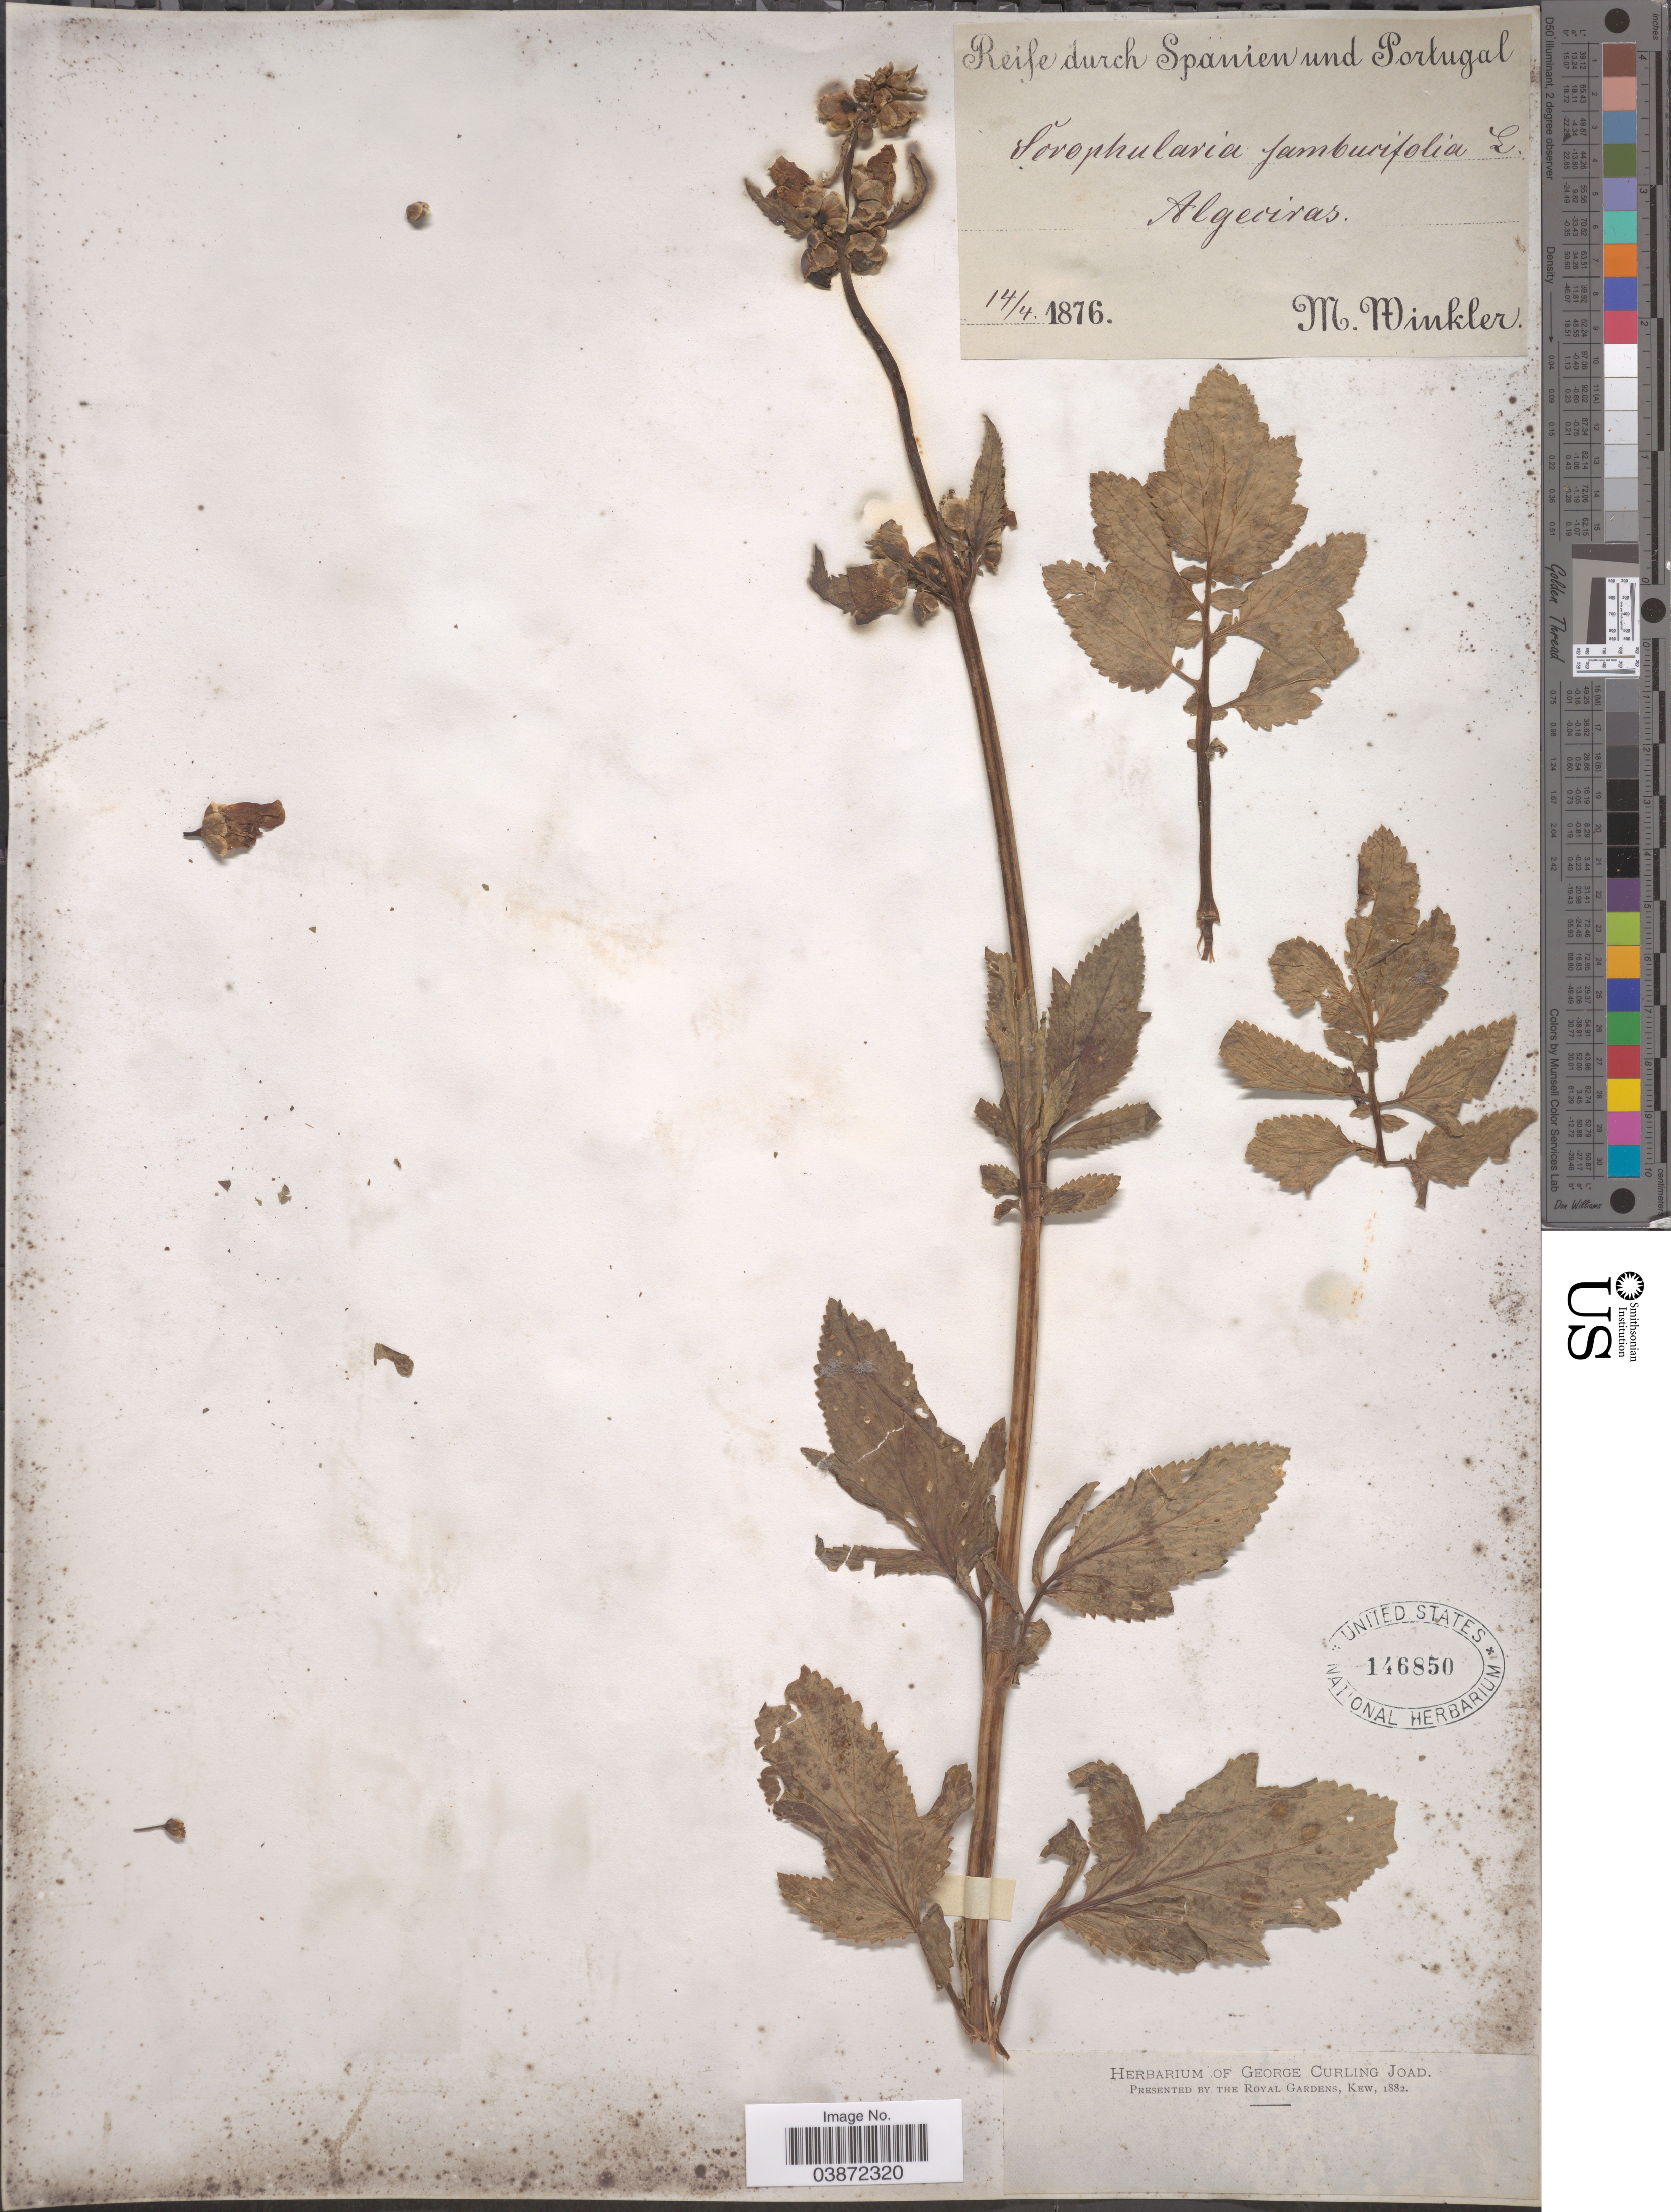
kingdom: Plantae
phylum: Tracheophyta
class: Magnoliopsida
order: Lamiales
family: Scrophulariaceae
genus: Scrophularia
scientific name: Scrophularia sambucifolia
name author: L.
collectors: M. Winkler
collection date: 1876-04-14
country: Spain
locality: Spanien und Portugal. Algeciras.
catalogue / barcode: US 146850